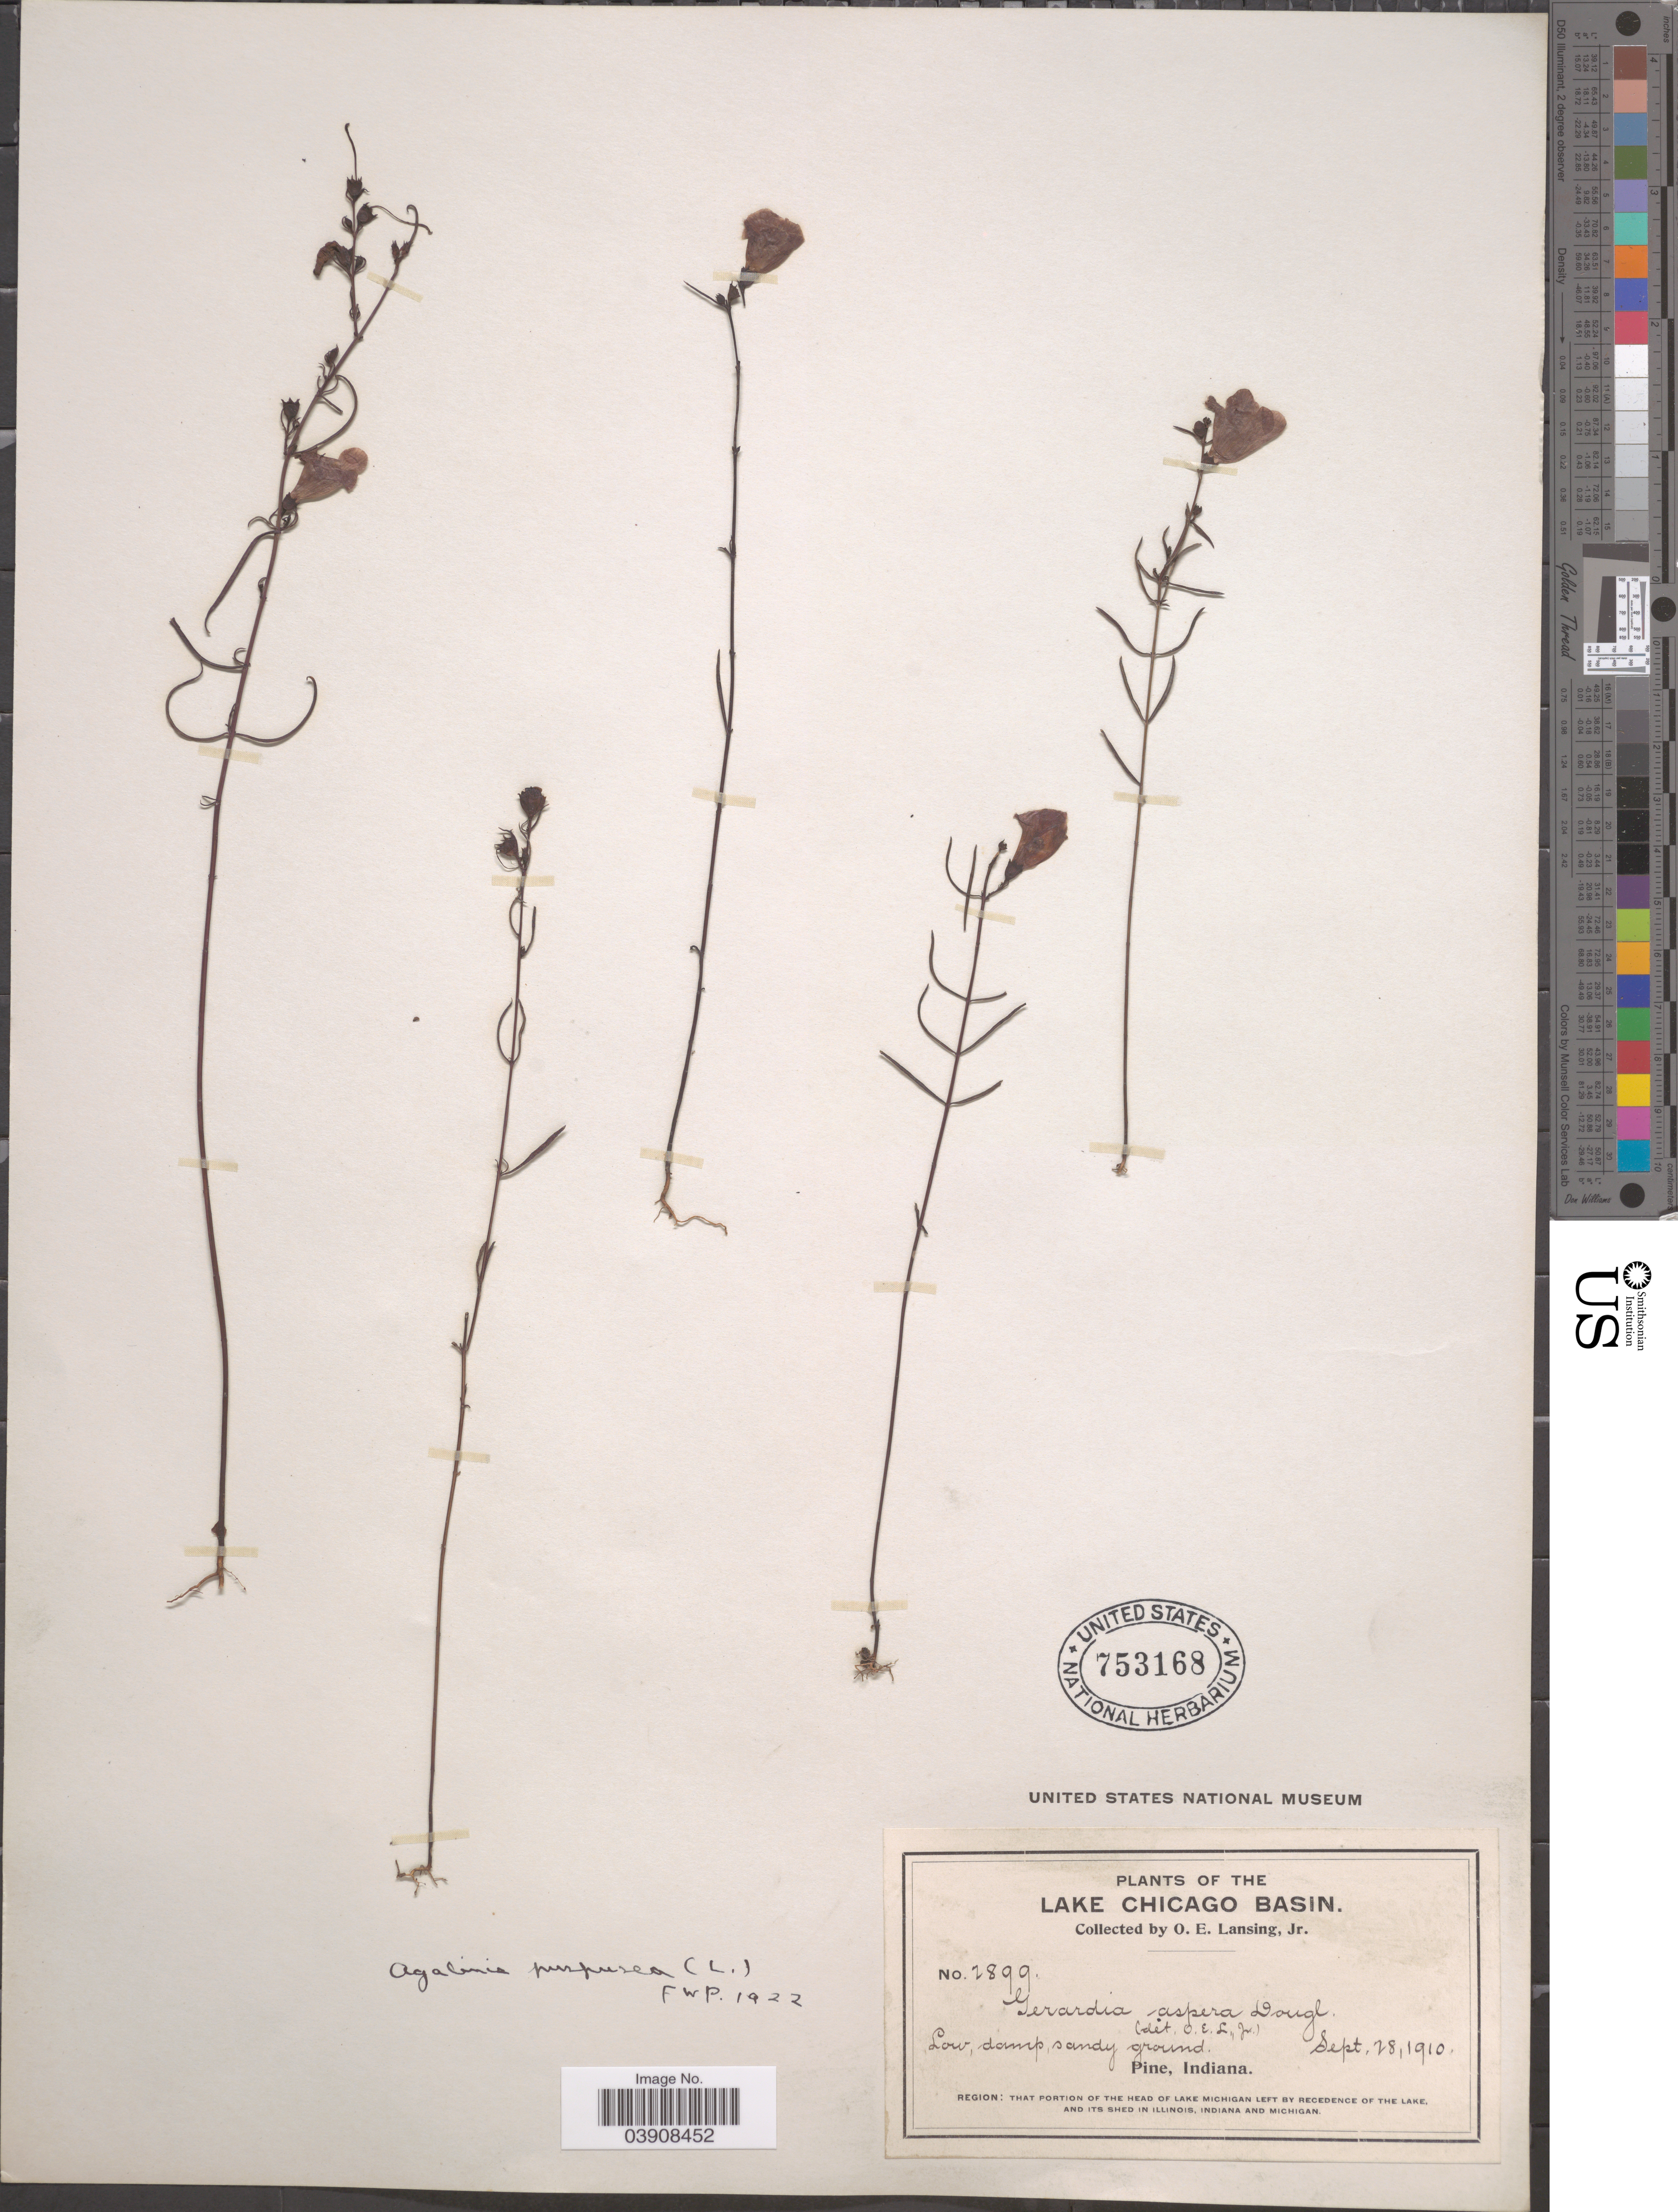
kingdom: Plantae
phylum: Tracheophyta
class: Magnoliopsida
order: Lamiales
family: Orobanchaceae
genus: Agalinis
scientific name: Agalinis purpurea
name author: (L.) Pennell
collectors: O. Lansing Jr.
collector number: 2899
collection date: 1910-09-28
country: United States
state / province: Indiana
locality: Lake Chicago Basin. Pine. Region: That portion of the head of Lake Michigan left by recedence of the lake, and its shed in Illinois, Indiana and Michigan.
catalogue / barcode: US 753168